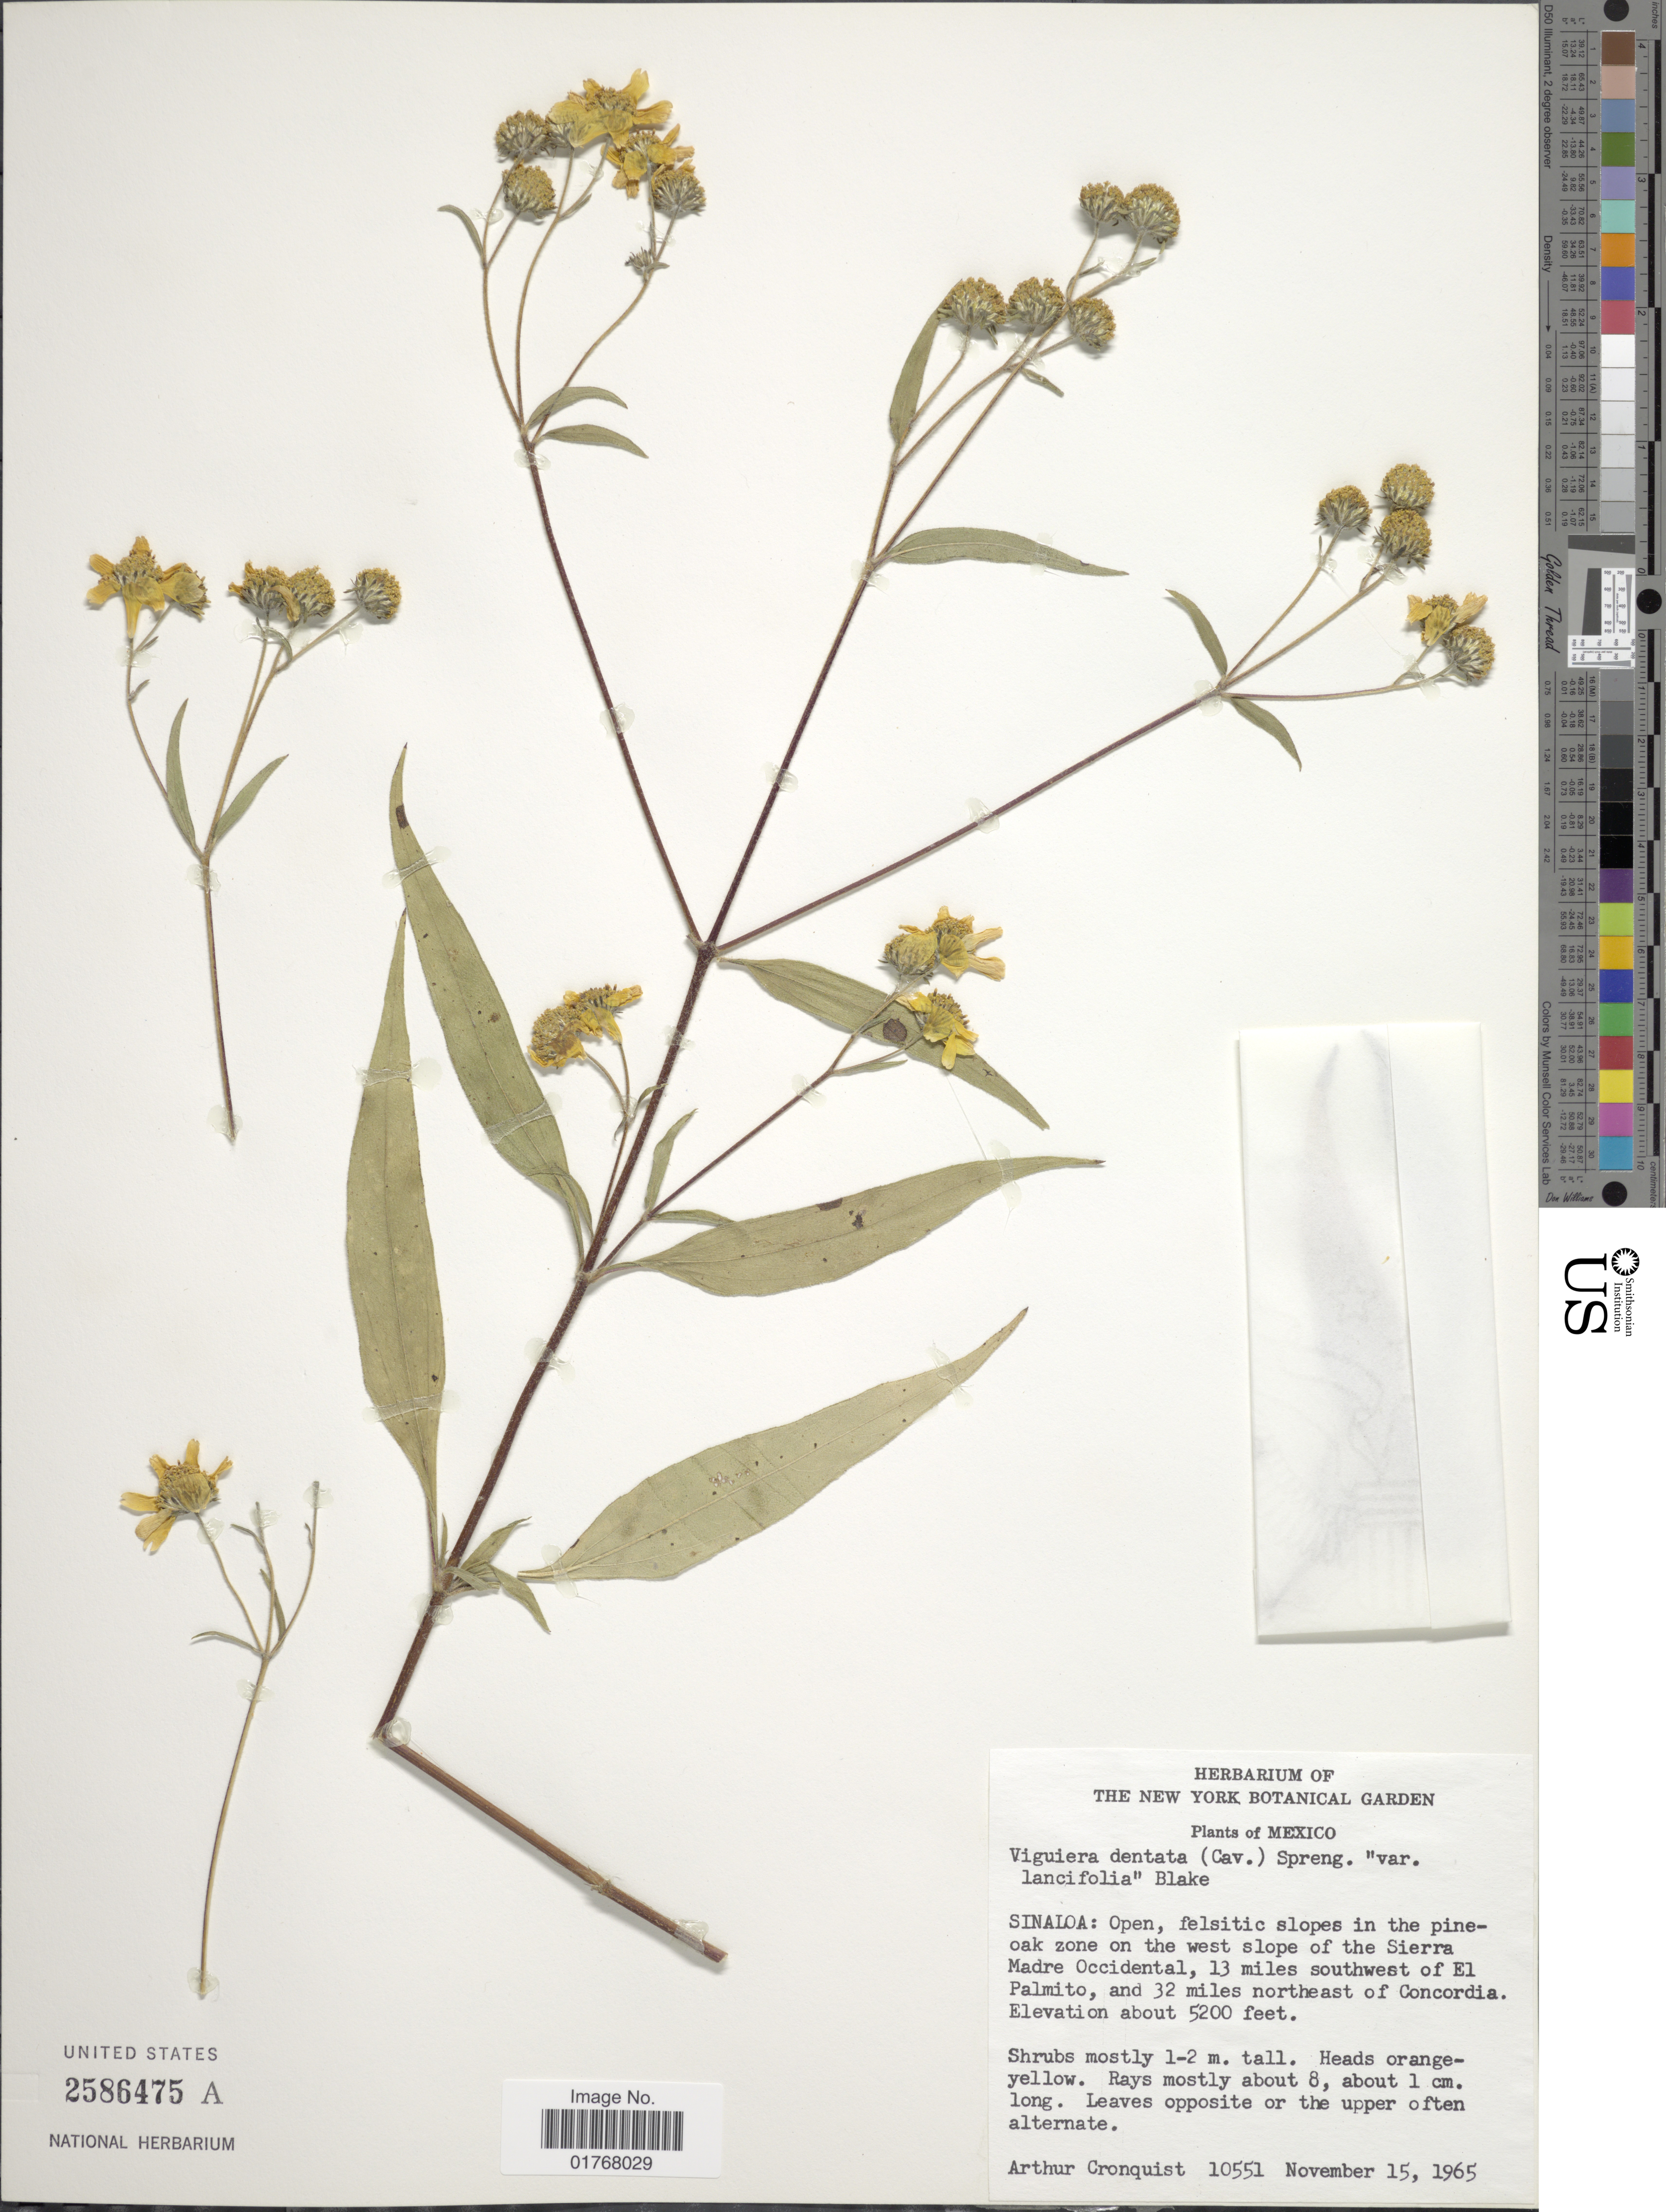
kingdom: Plantae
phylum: Tracheophyta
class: Magnoliopsida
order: Asterales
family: Asteraceae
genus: Viguiera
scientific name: Viguiera dentata var. lancifolia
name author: S.F. Blake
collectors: A. J. Cronquist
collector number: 10551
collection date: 1965-11-15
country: Mexico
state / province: Sinaloa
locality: Open, felsitic slopes in the pine-oak zone on the west slope of the Sierra Madre Occidental, 13 miles southwest of El Palmito, and 32 miles northeast of Concordia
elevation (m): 1585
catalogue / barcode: US 2586475A